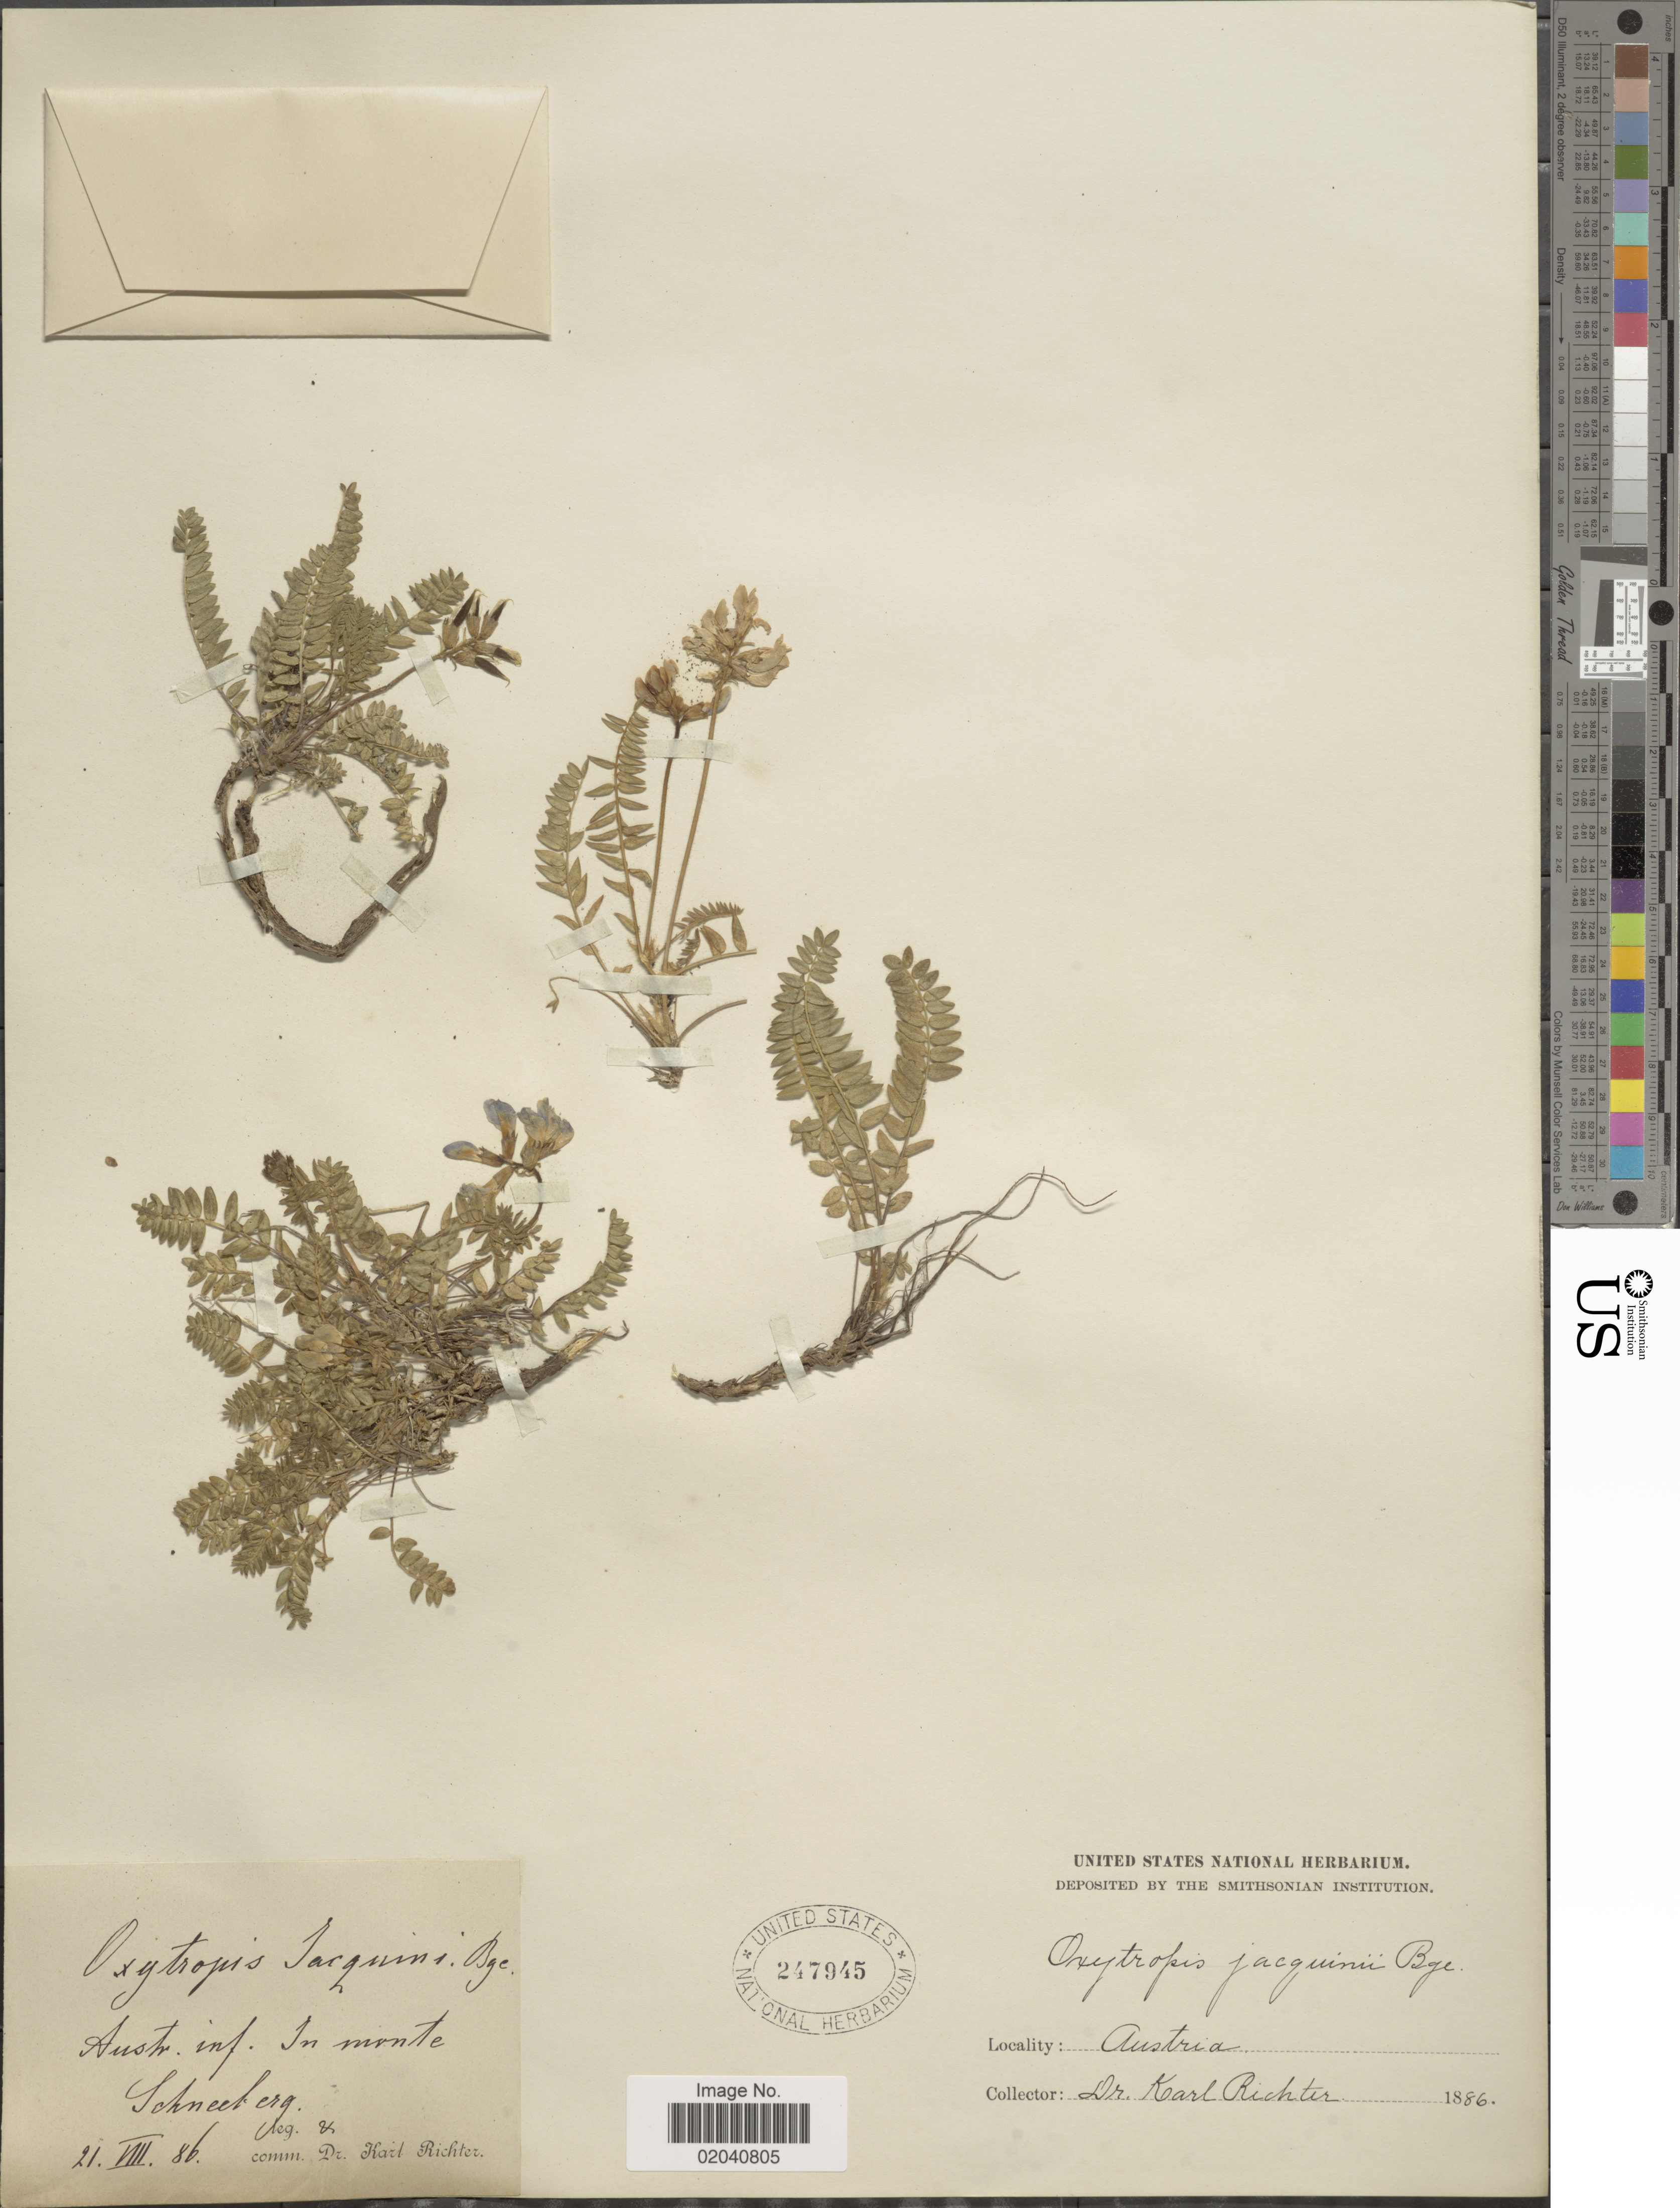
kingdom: Plantae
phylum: Tracheophyta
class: Magnoliopsida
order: Fabales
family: Fabaceae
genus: Oxytropis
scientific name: Oxytropis sp.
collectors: K. Richter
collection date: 1886-08-21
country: Austria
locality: Austr. inf. In monte Schneberg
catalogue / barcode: US 247945